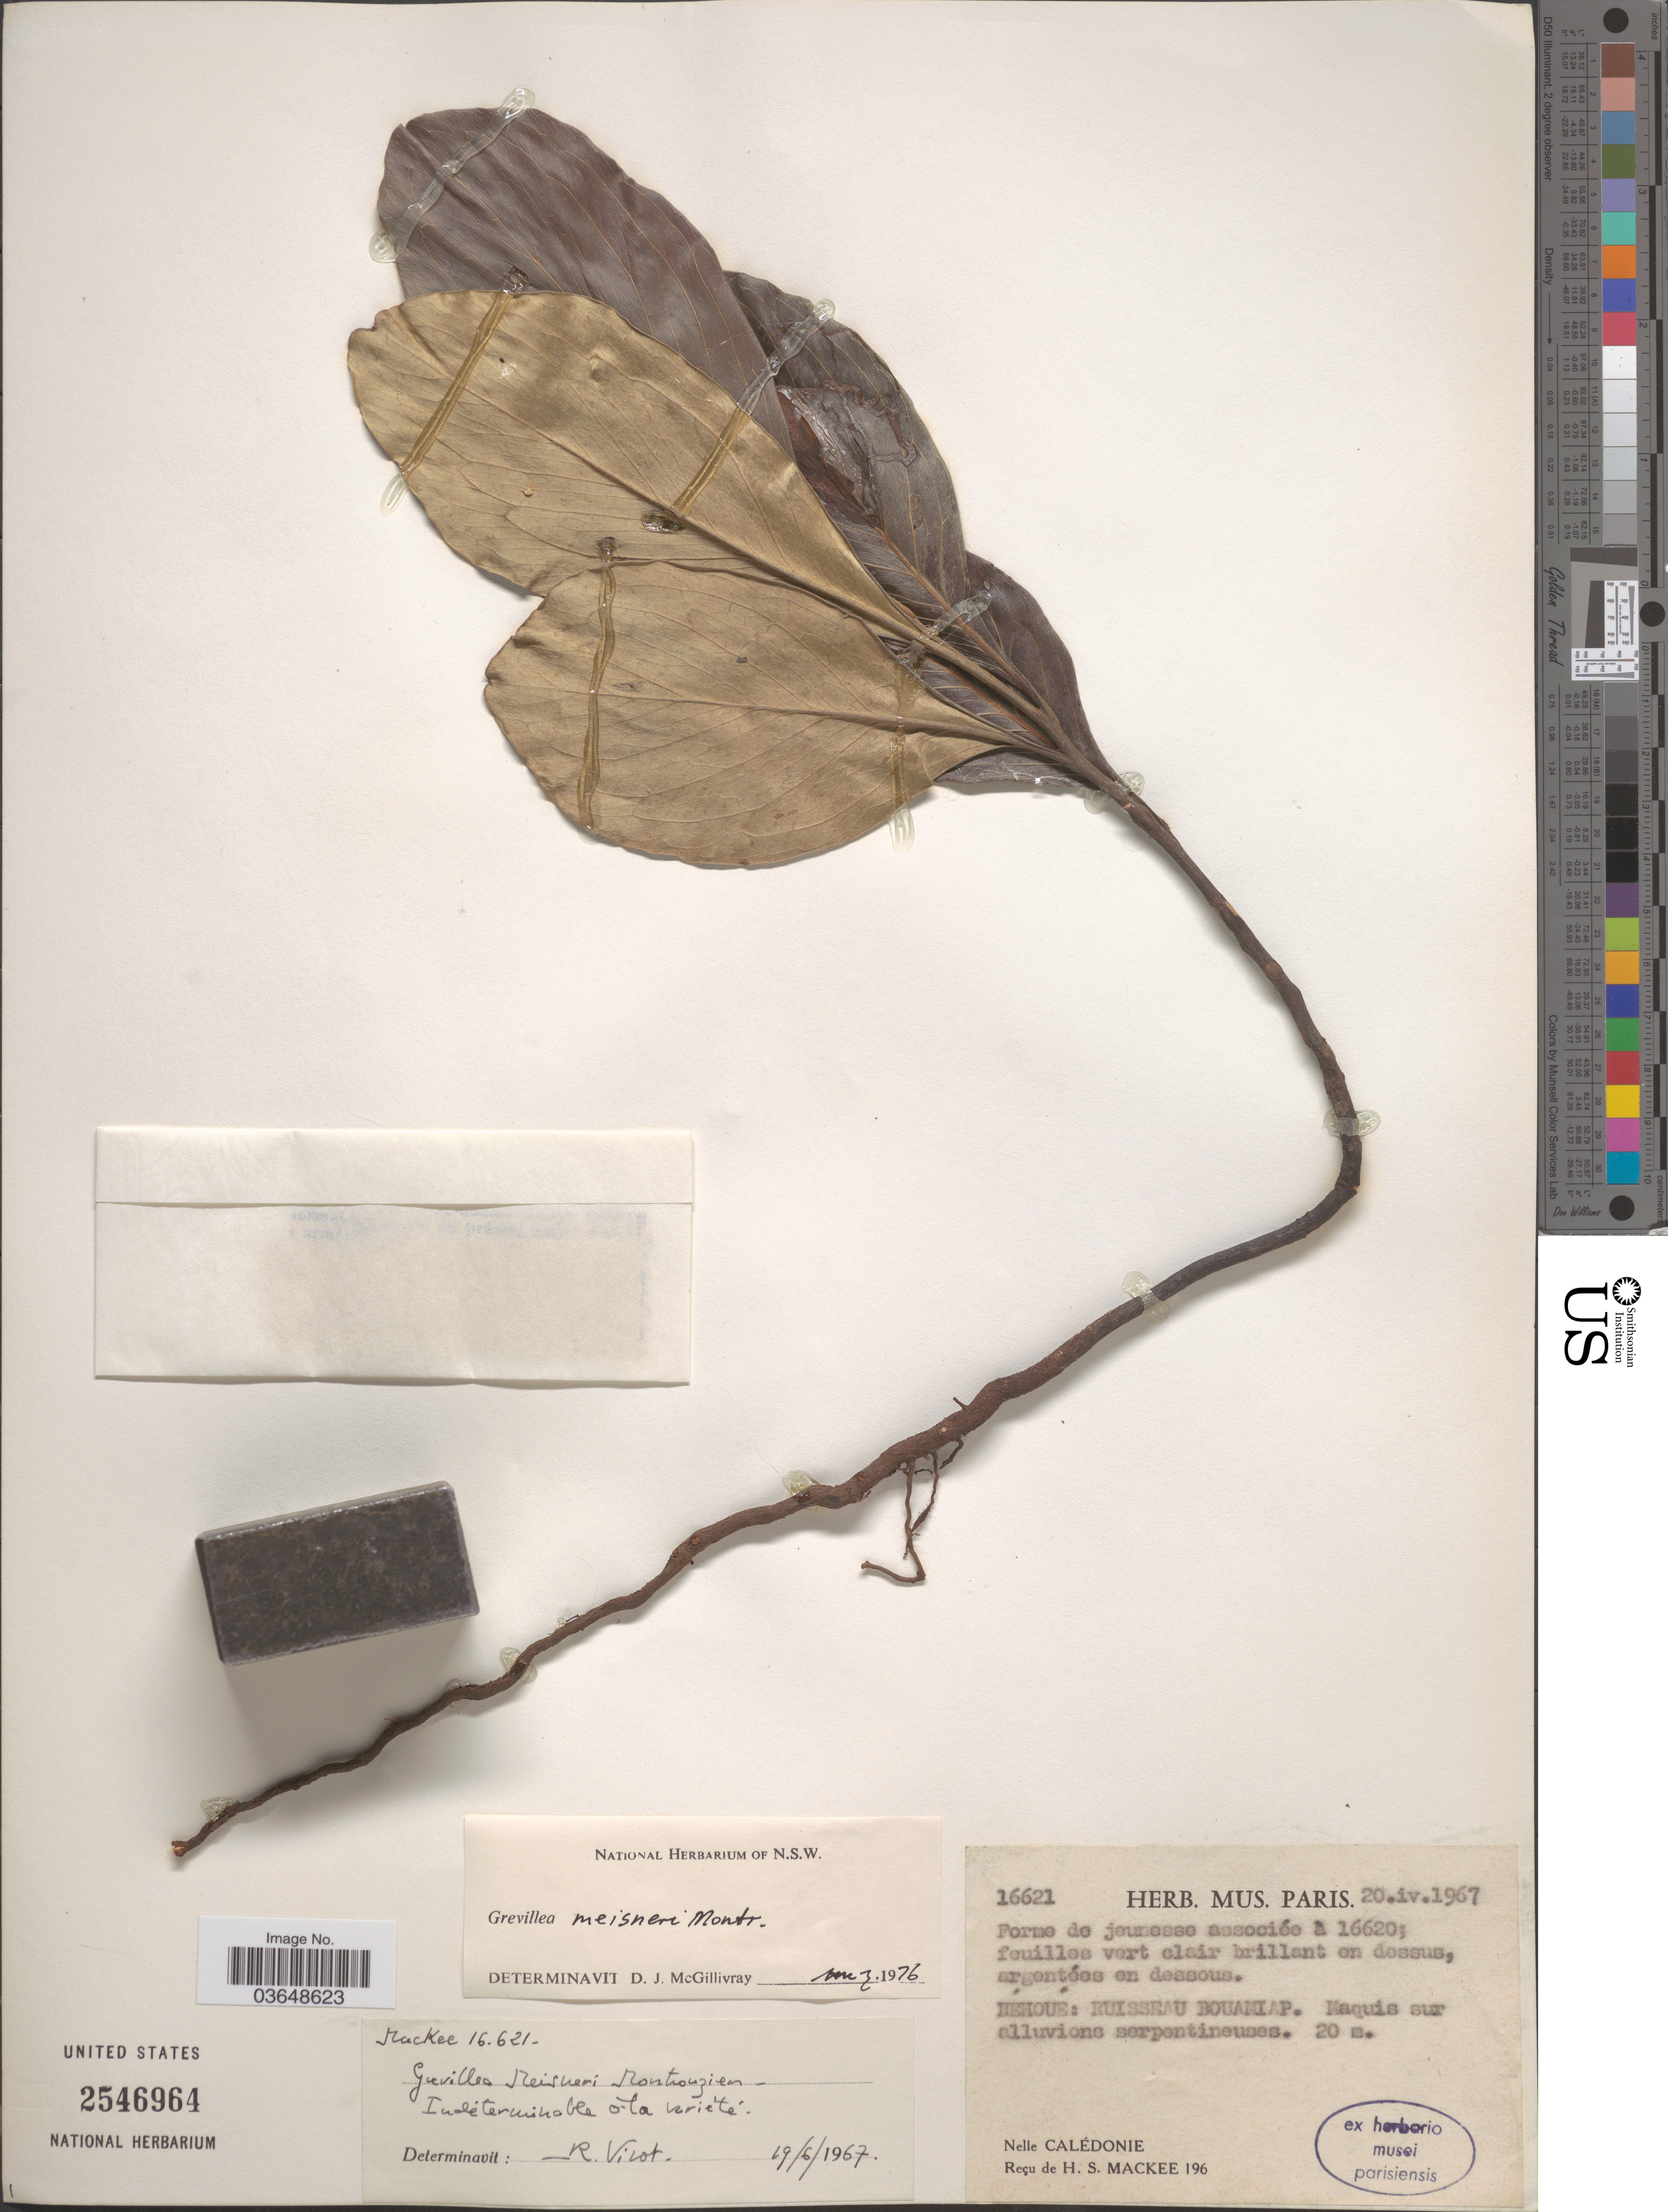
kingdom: Plantae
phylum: Tracheophyta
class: Magnoliopsida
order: Proteales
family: Proteaceae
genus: Grevillea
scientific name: Grevillea meissneri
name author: Montrouz.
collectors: H. Mackee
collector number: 16621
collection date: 1967-04-20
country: New Caledonia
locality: Nehoue: Ruisseau Bouamiap. Nelle Calédonie.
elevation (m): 20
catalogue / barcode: US 2546964